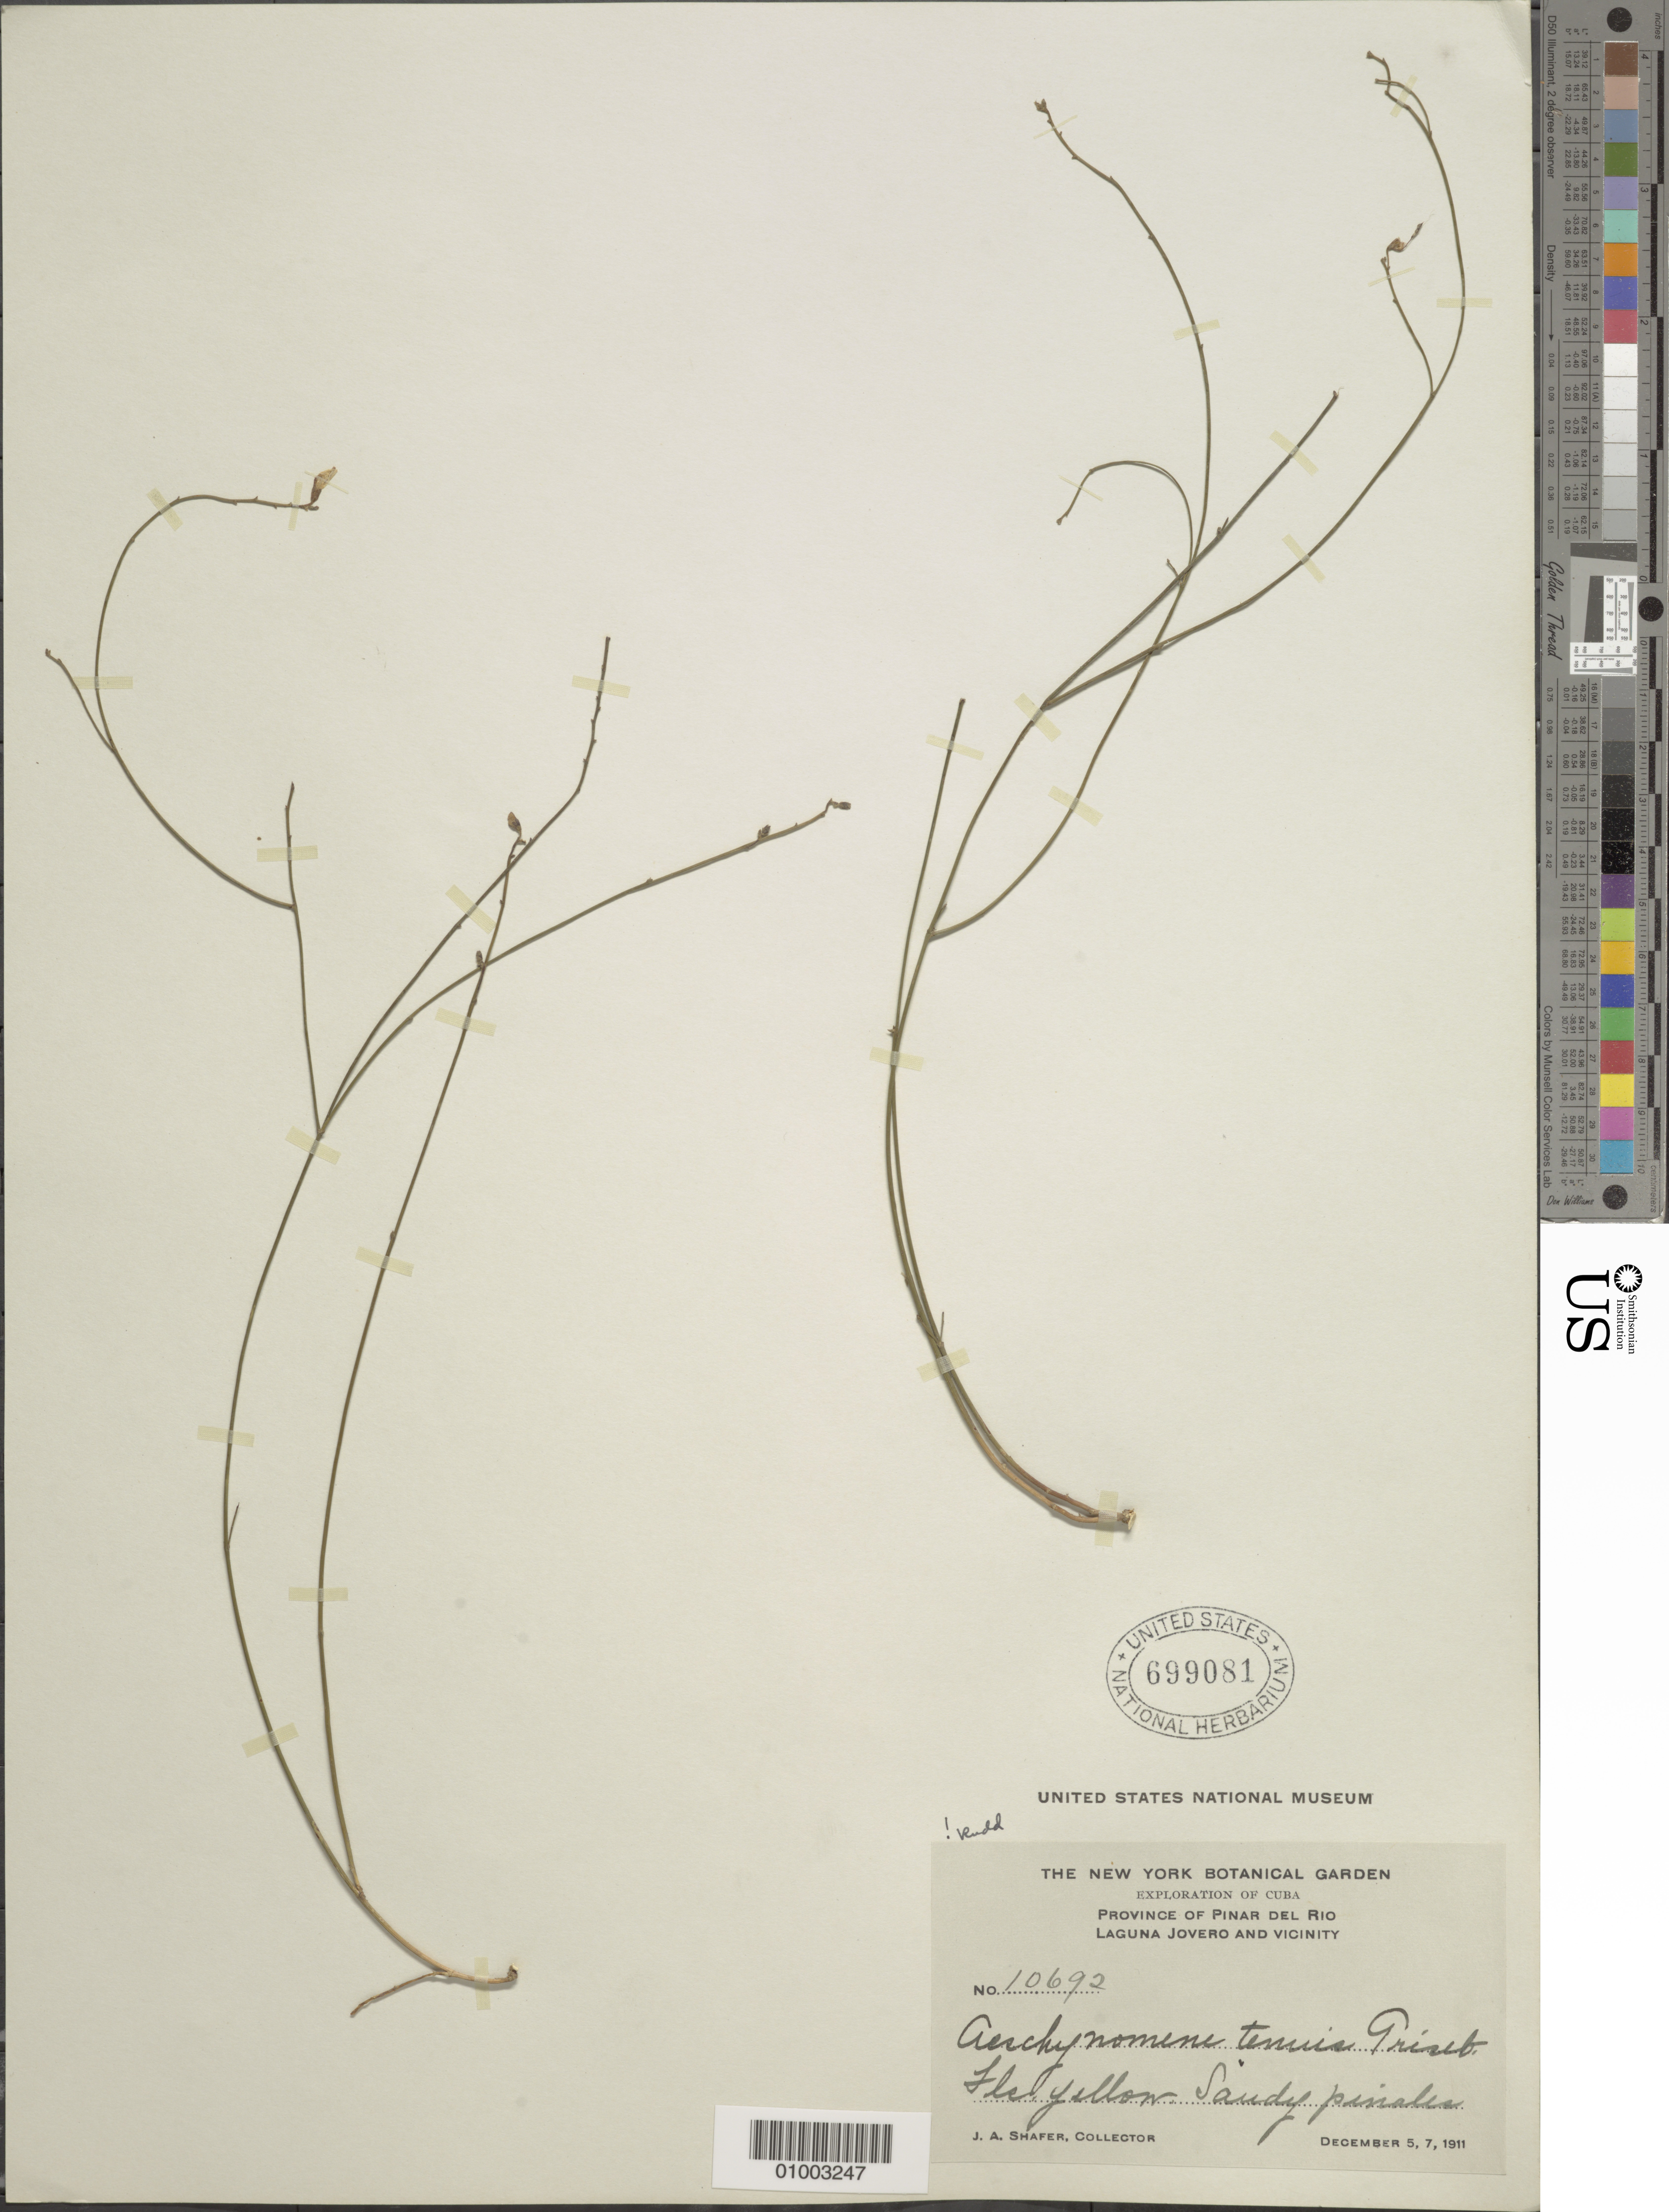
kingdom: Plantae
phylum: Tracheophyta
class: Magnoliopsida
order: Fabales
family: Fabaceae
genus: Aeschynomene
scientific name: Aeschynomene tenuis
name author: Griseb.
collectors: J. A. Shafer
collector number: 10692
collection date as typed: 05 Dec 1911 to 07 Dec 1911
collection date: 1911-12-05/1911-12-07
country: Cuba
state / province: Pinar del Rio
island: Cuba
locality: Laguna Jovero and Vicinity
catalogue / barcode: US 699081